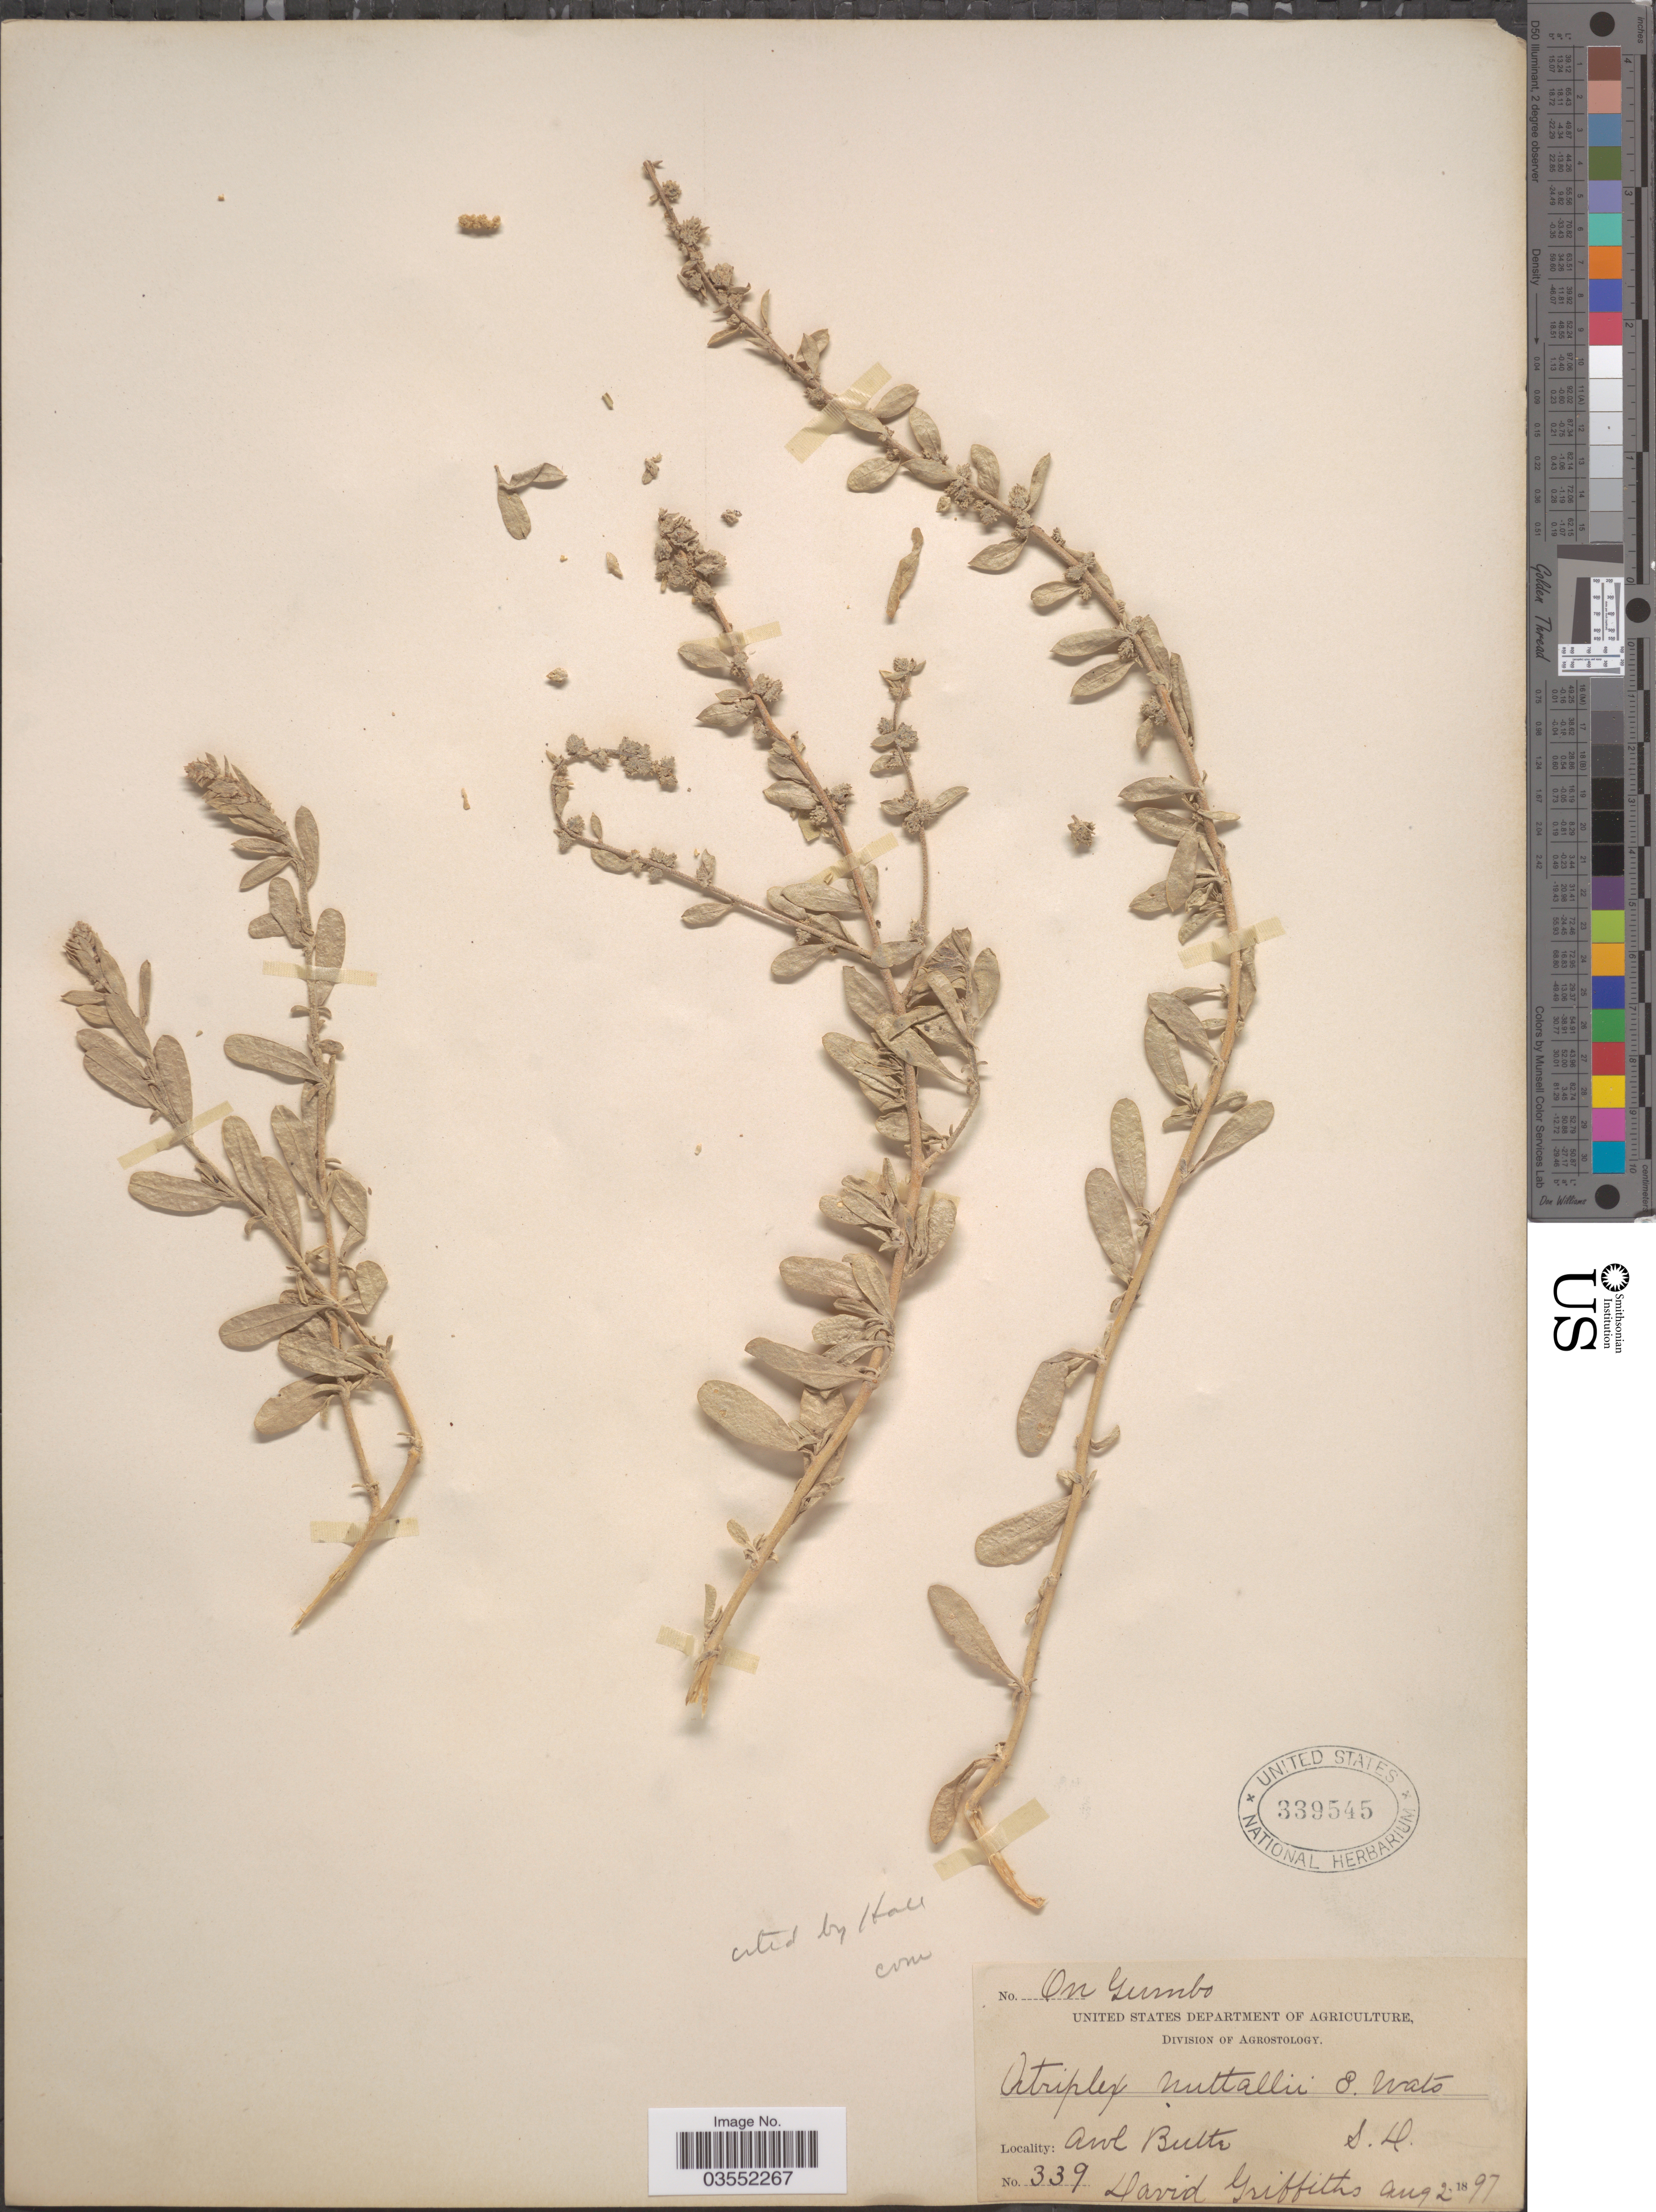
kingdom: Plantae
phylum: Tracheophyta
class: Magnoliopsida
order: Caryophyllales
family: Amaranthaceae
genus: Atriplex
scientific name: Atriplex nuttallii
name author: S. Watson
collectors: D. Griffiths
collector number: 339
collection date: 1897-08-02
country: United States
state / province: South Dakota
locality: Awl Butte.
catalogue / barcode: US 339545